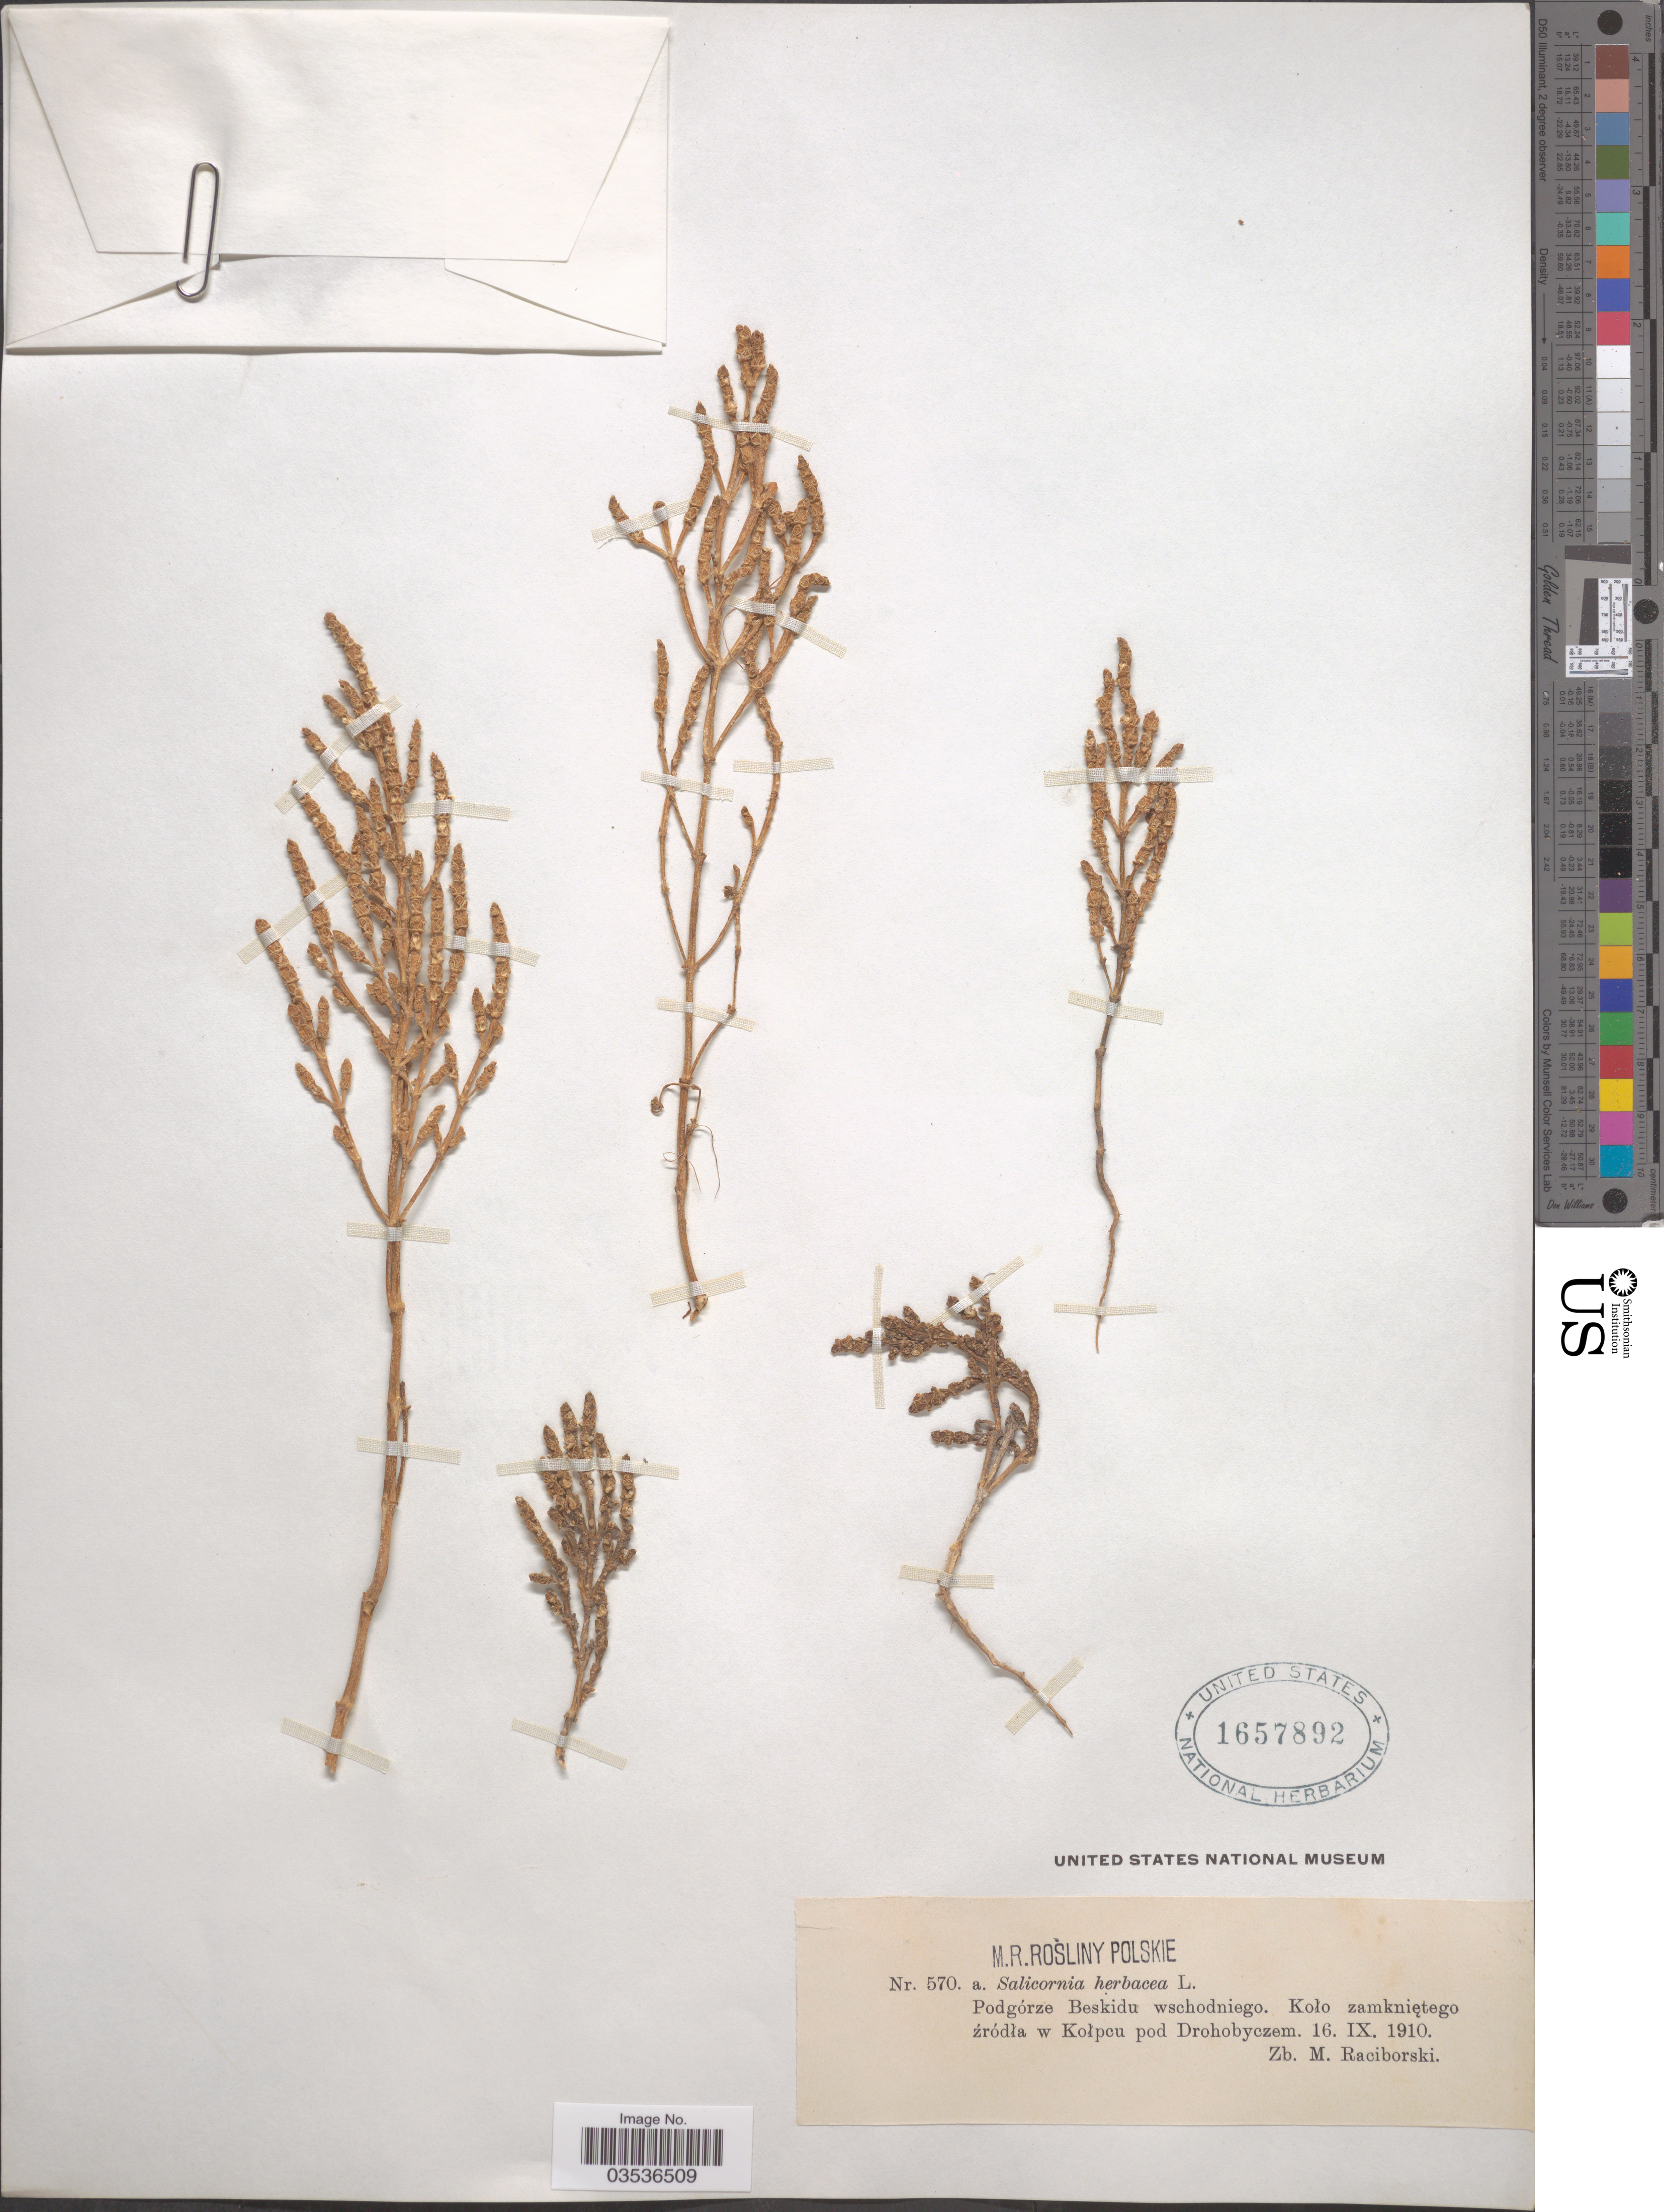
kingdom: Plantae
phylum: Tracheophyta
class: Magnoliopsida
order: Caryophyllales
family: Amaranthaceae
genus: Salicornia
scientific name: Salicornia herbacea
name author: L.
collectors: Z. Raciborski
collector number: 570a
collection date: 1910-09-16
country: Poland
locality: Podgórze Beskidu wschodniego. Koło zamkniętego źródła Kołpcu pod Drohobyczem.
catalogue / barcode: US 1657892